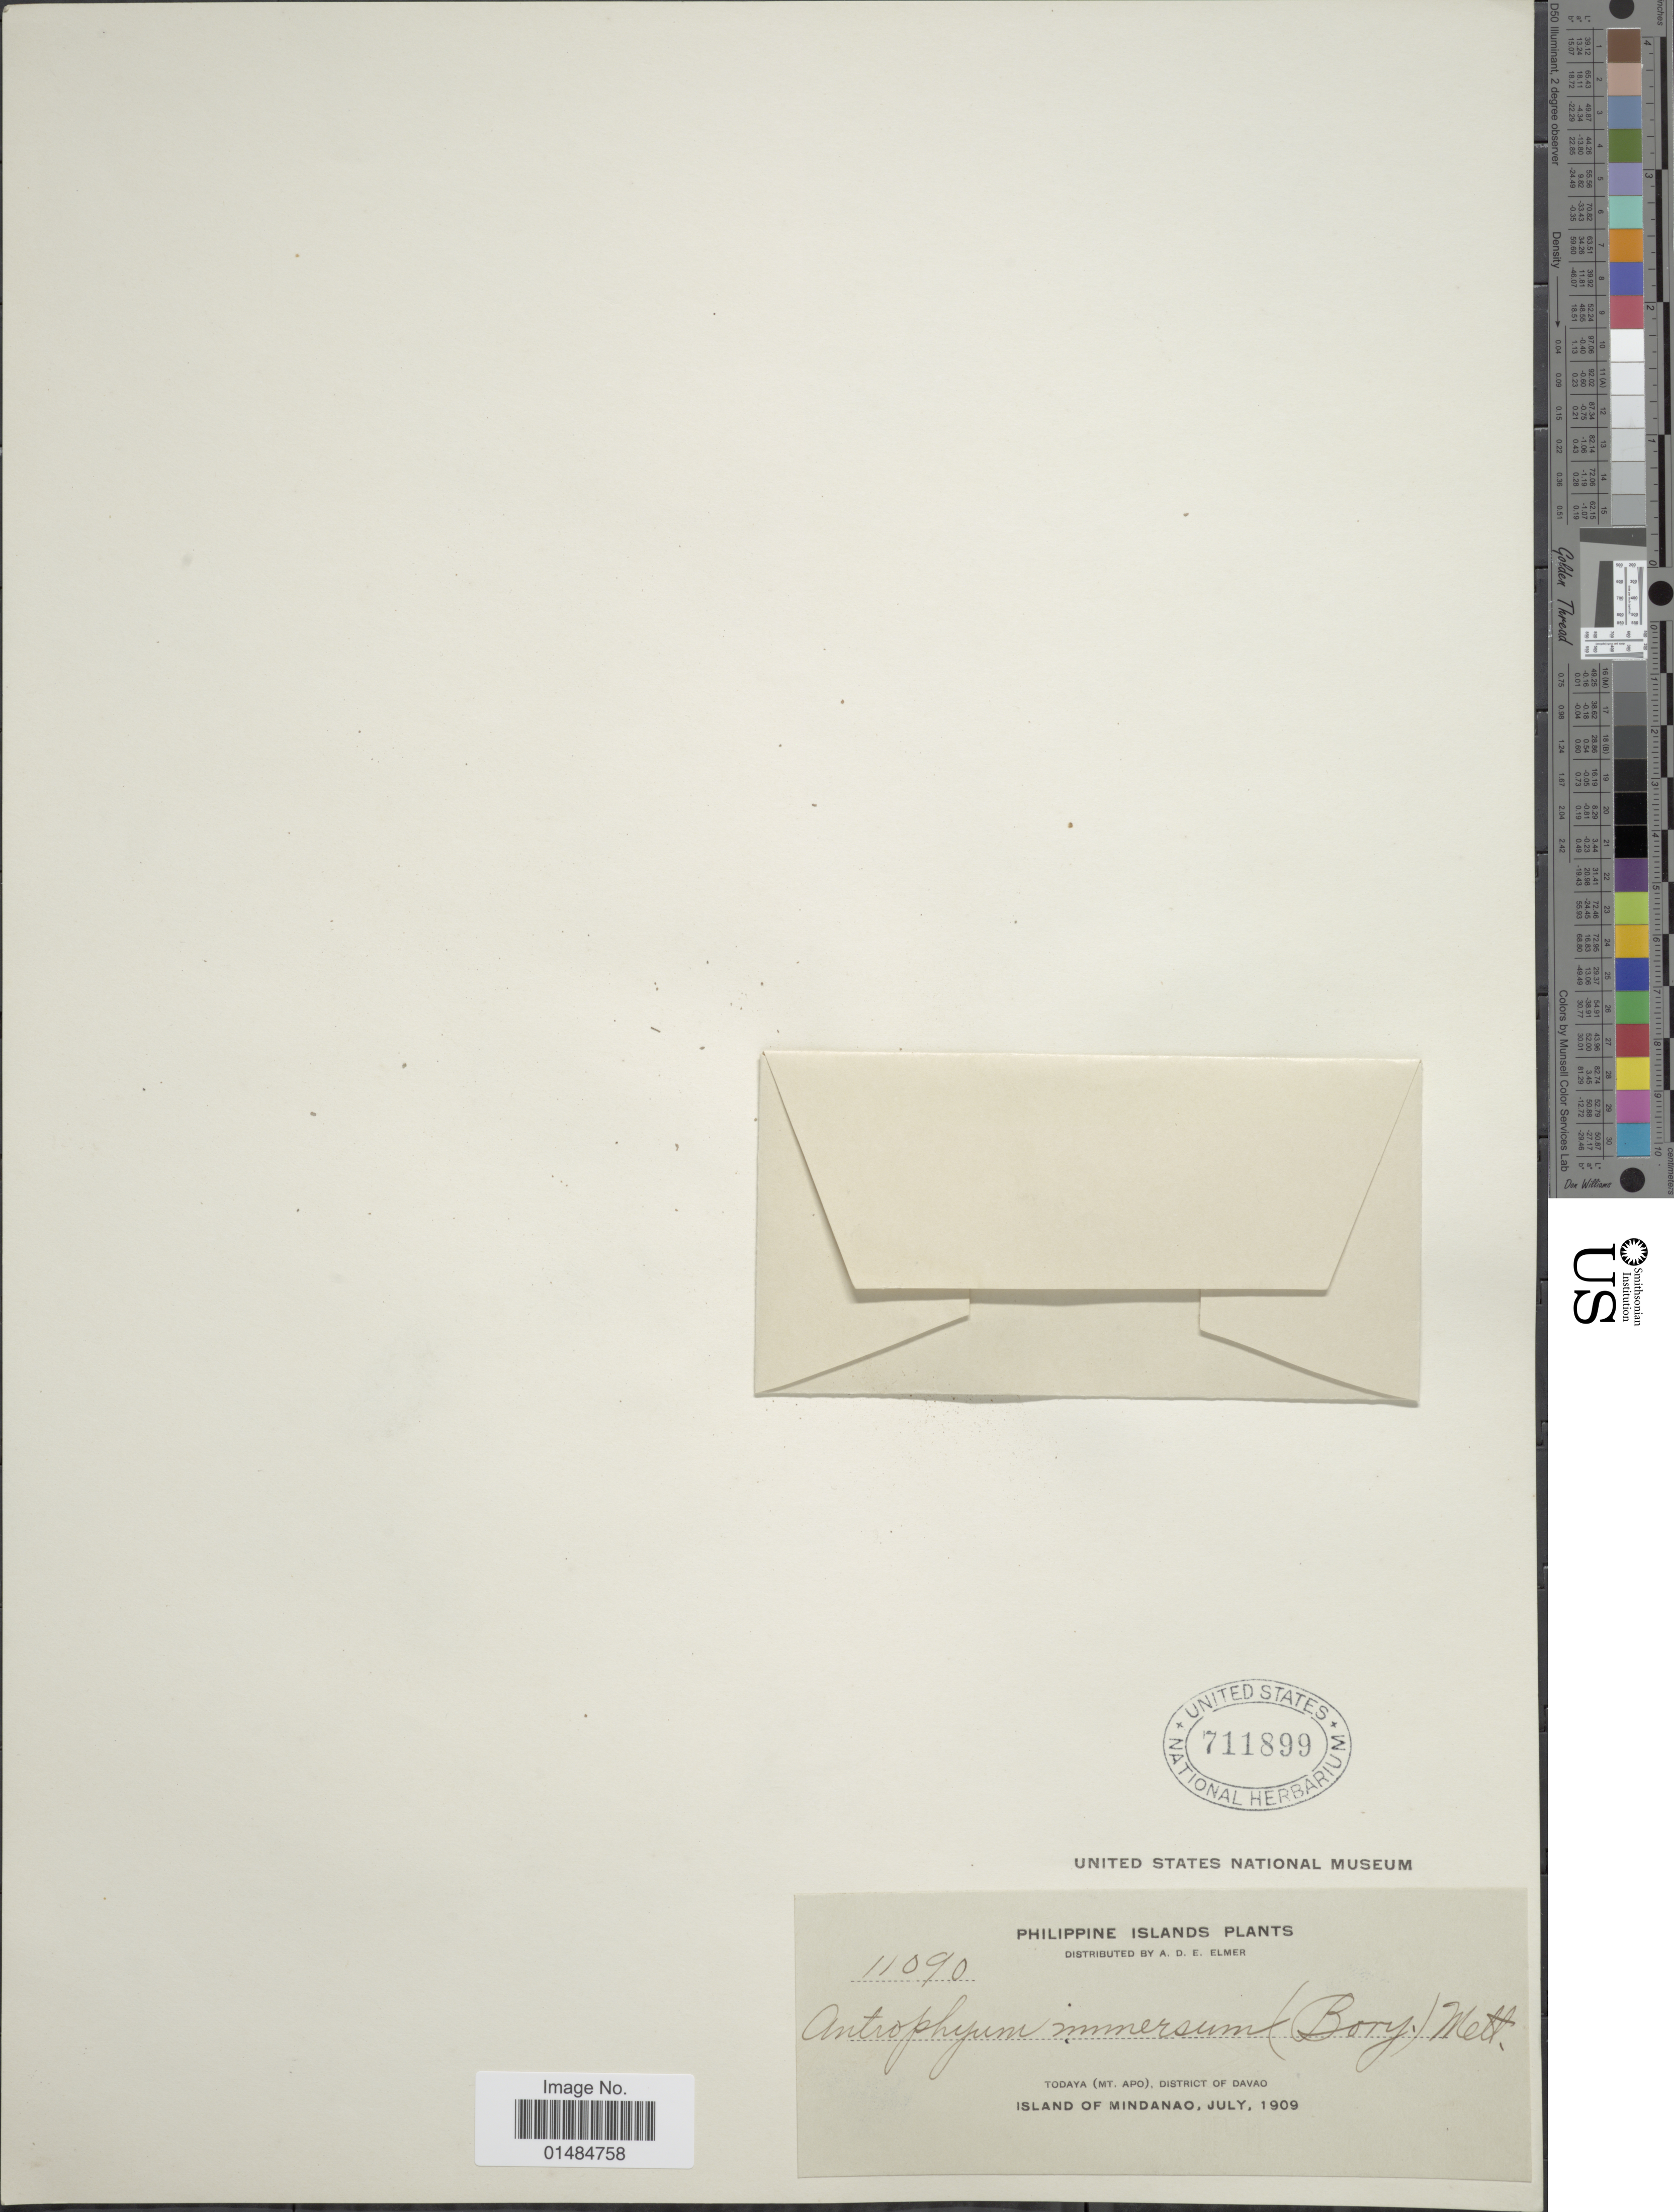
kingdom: Plantae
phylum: Tracheophyta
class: Polypodiopsida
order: Polypodiales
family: Pteridaceae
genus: Antrophyum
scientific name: Antrophyum immersum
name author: (Bory ex Willd.) Mett.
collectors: A. D. E. Elmer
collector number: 11090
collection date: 1909-07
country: Philippines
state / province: Davao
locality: Todaya ( Mt. Apo), District of Davao. island of Mindanao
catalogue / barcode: US 711899